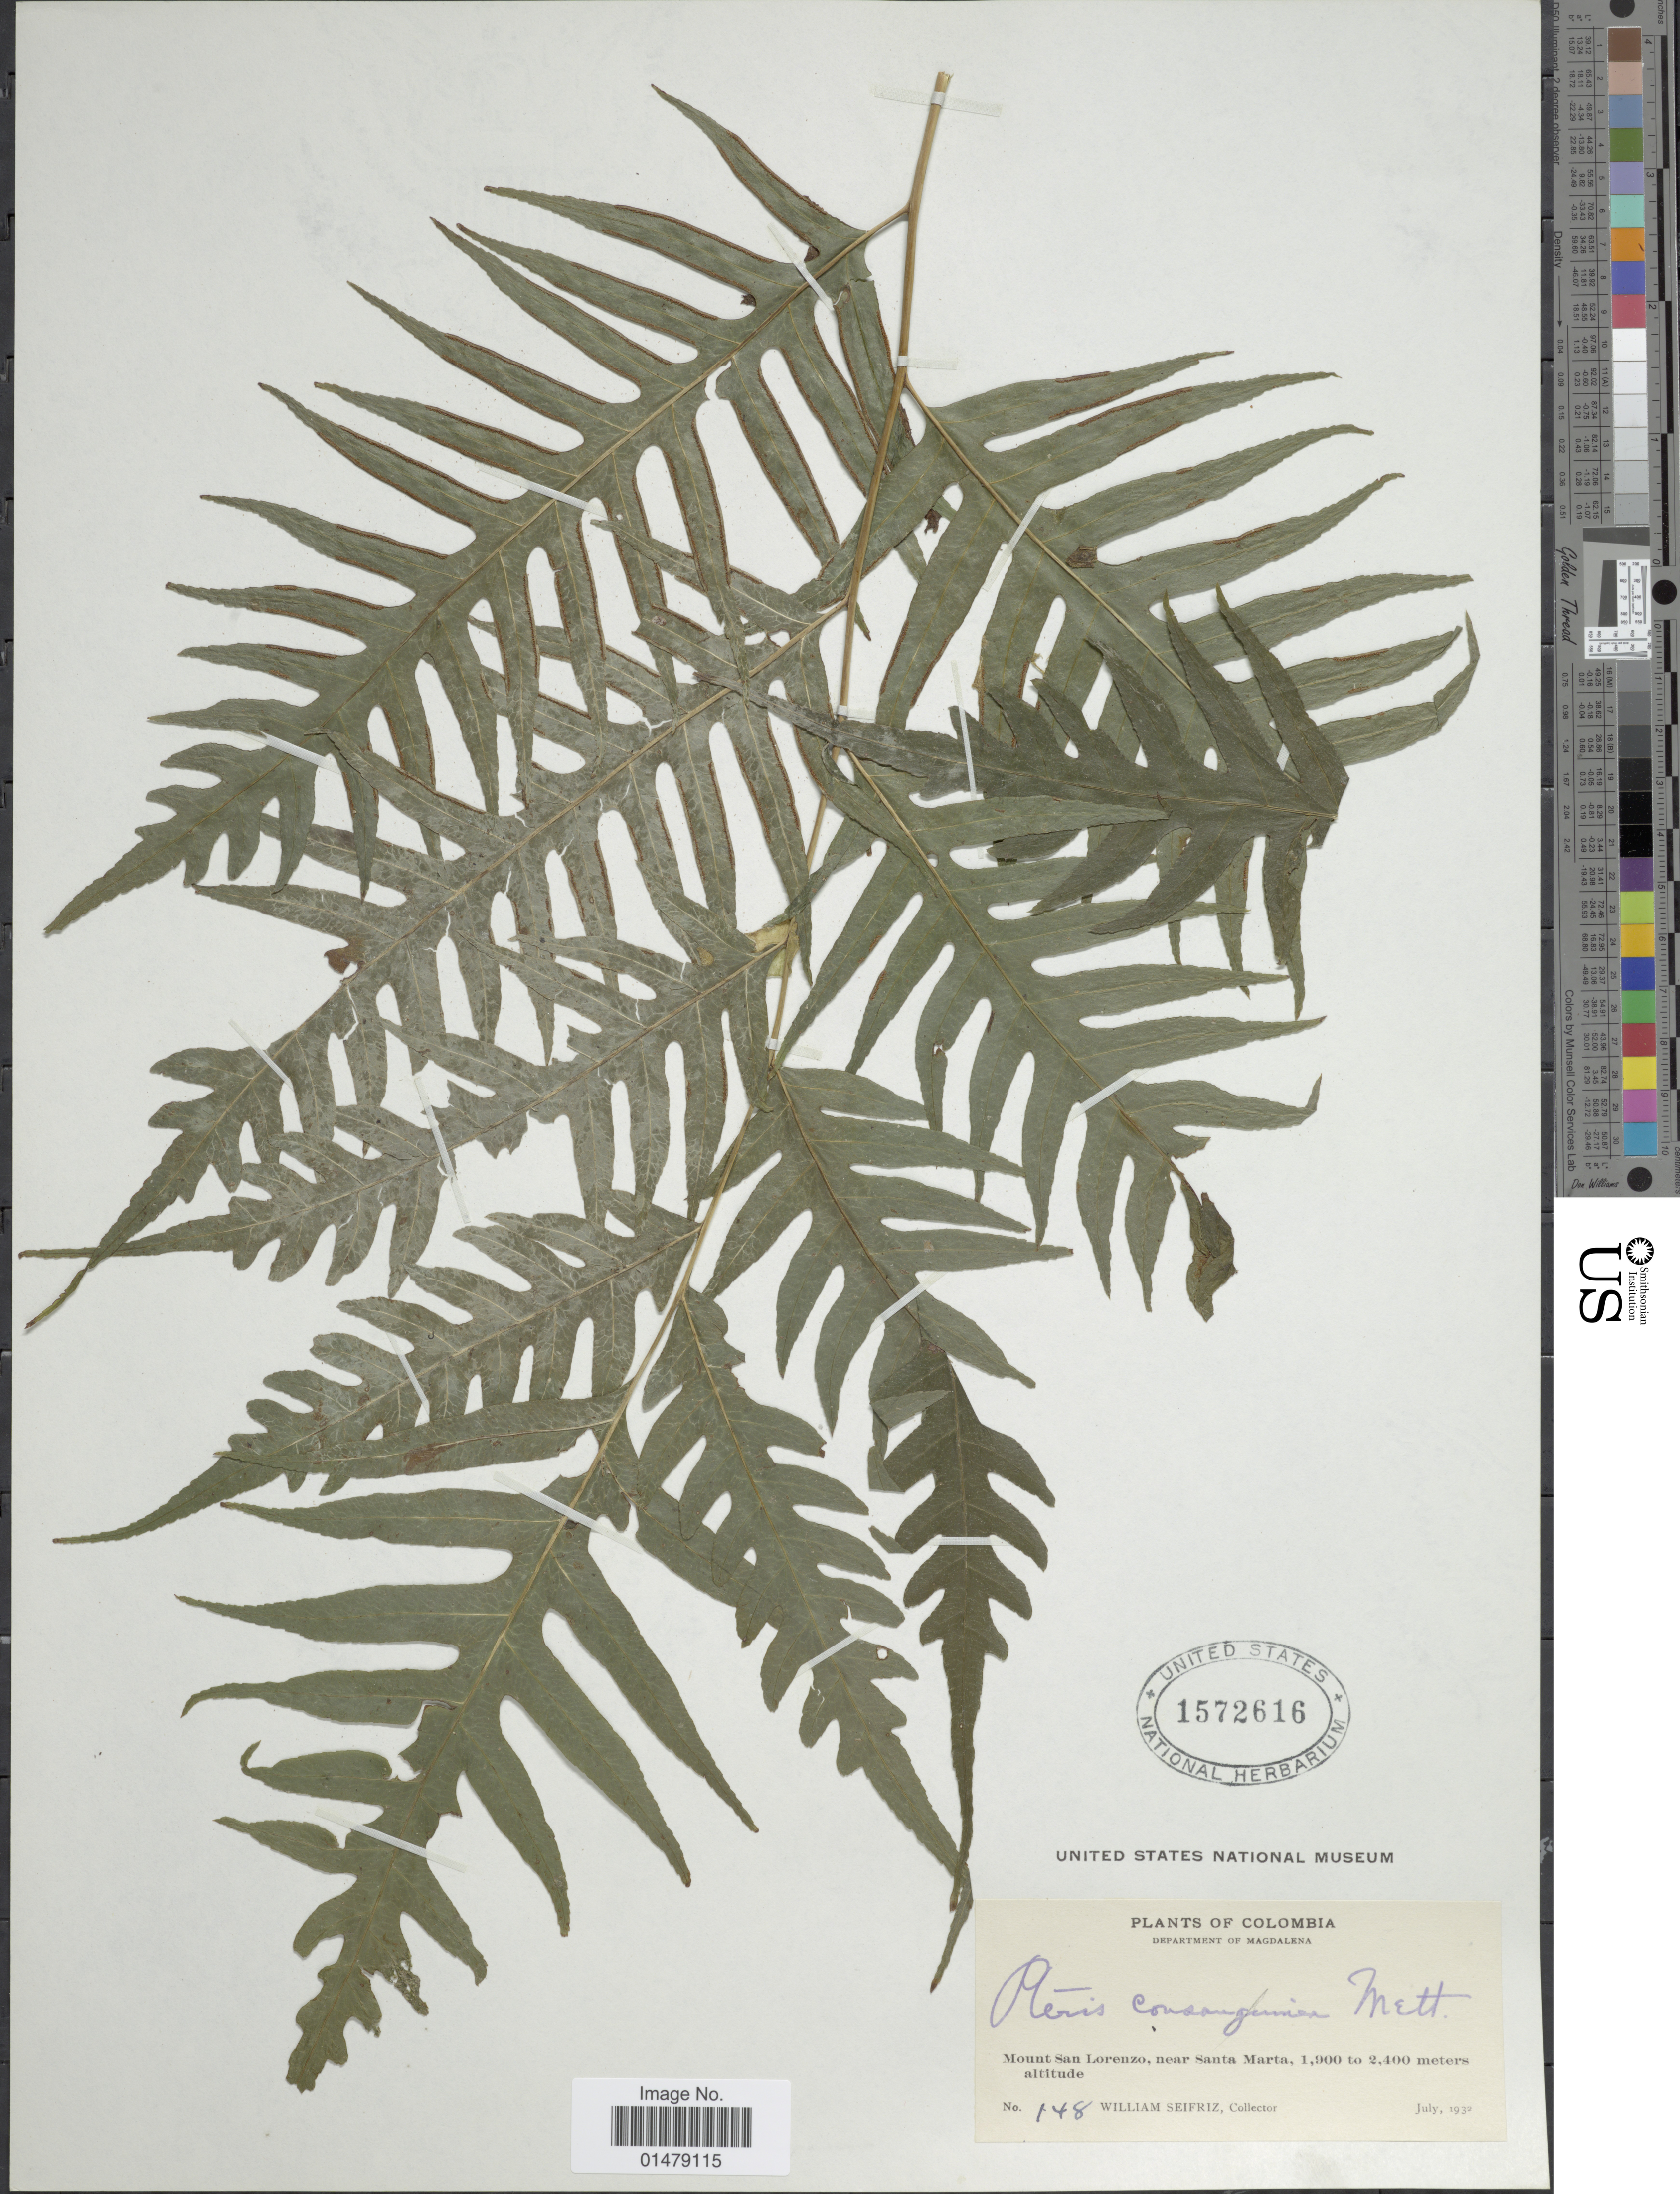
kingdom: Plantae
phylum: Tracheophyta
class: Polypodiopsida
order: Polypodiales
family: Pteridaceae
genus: Pteris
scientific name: Pteris altissima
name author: Poir.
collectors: W. Seifriz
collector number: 148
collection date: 1932-07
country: Colombia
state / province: Magdalena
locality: Departament of Magdalena. Mount San Lorenzo, near Santa Marta.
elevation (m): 1900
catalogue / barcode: US 1572616